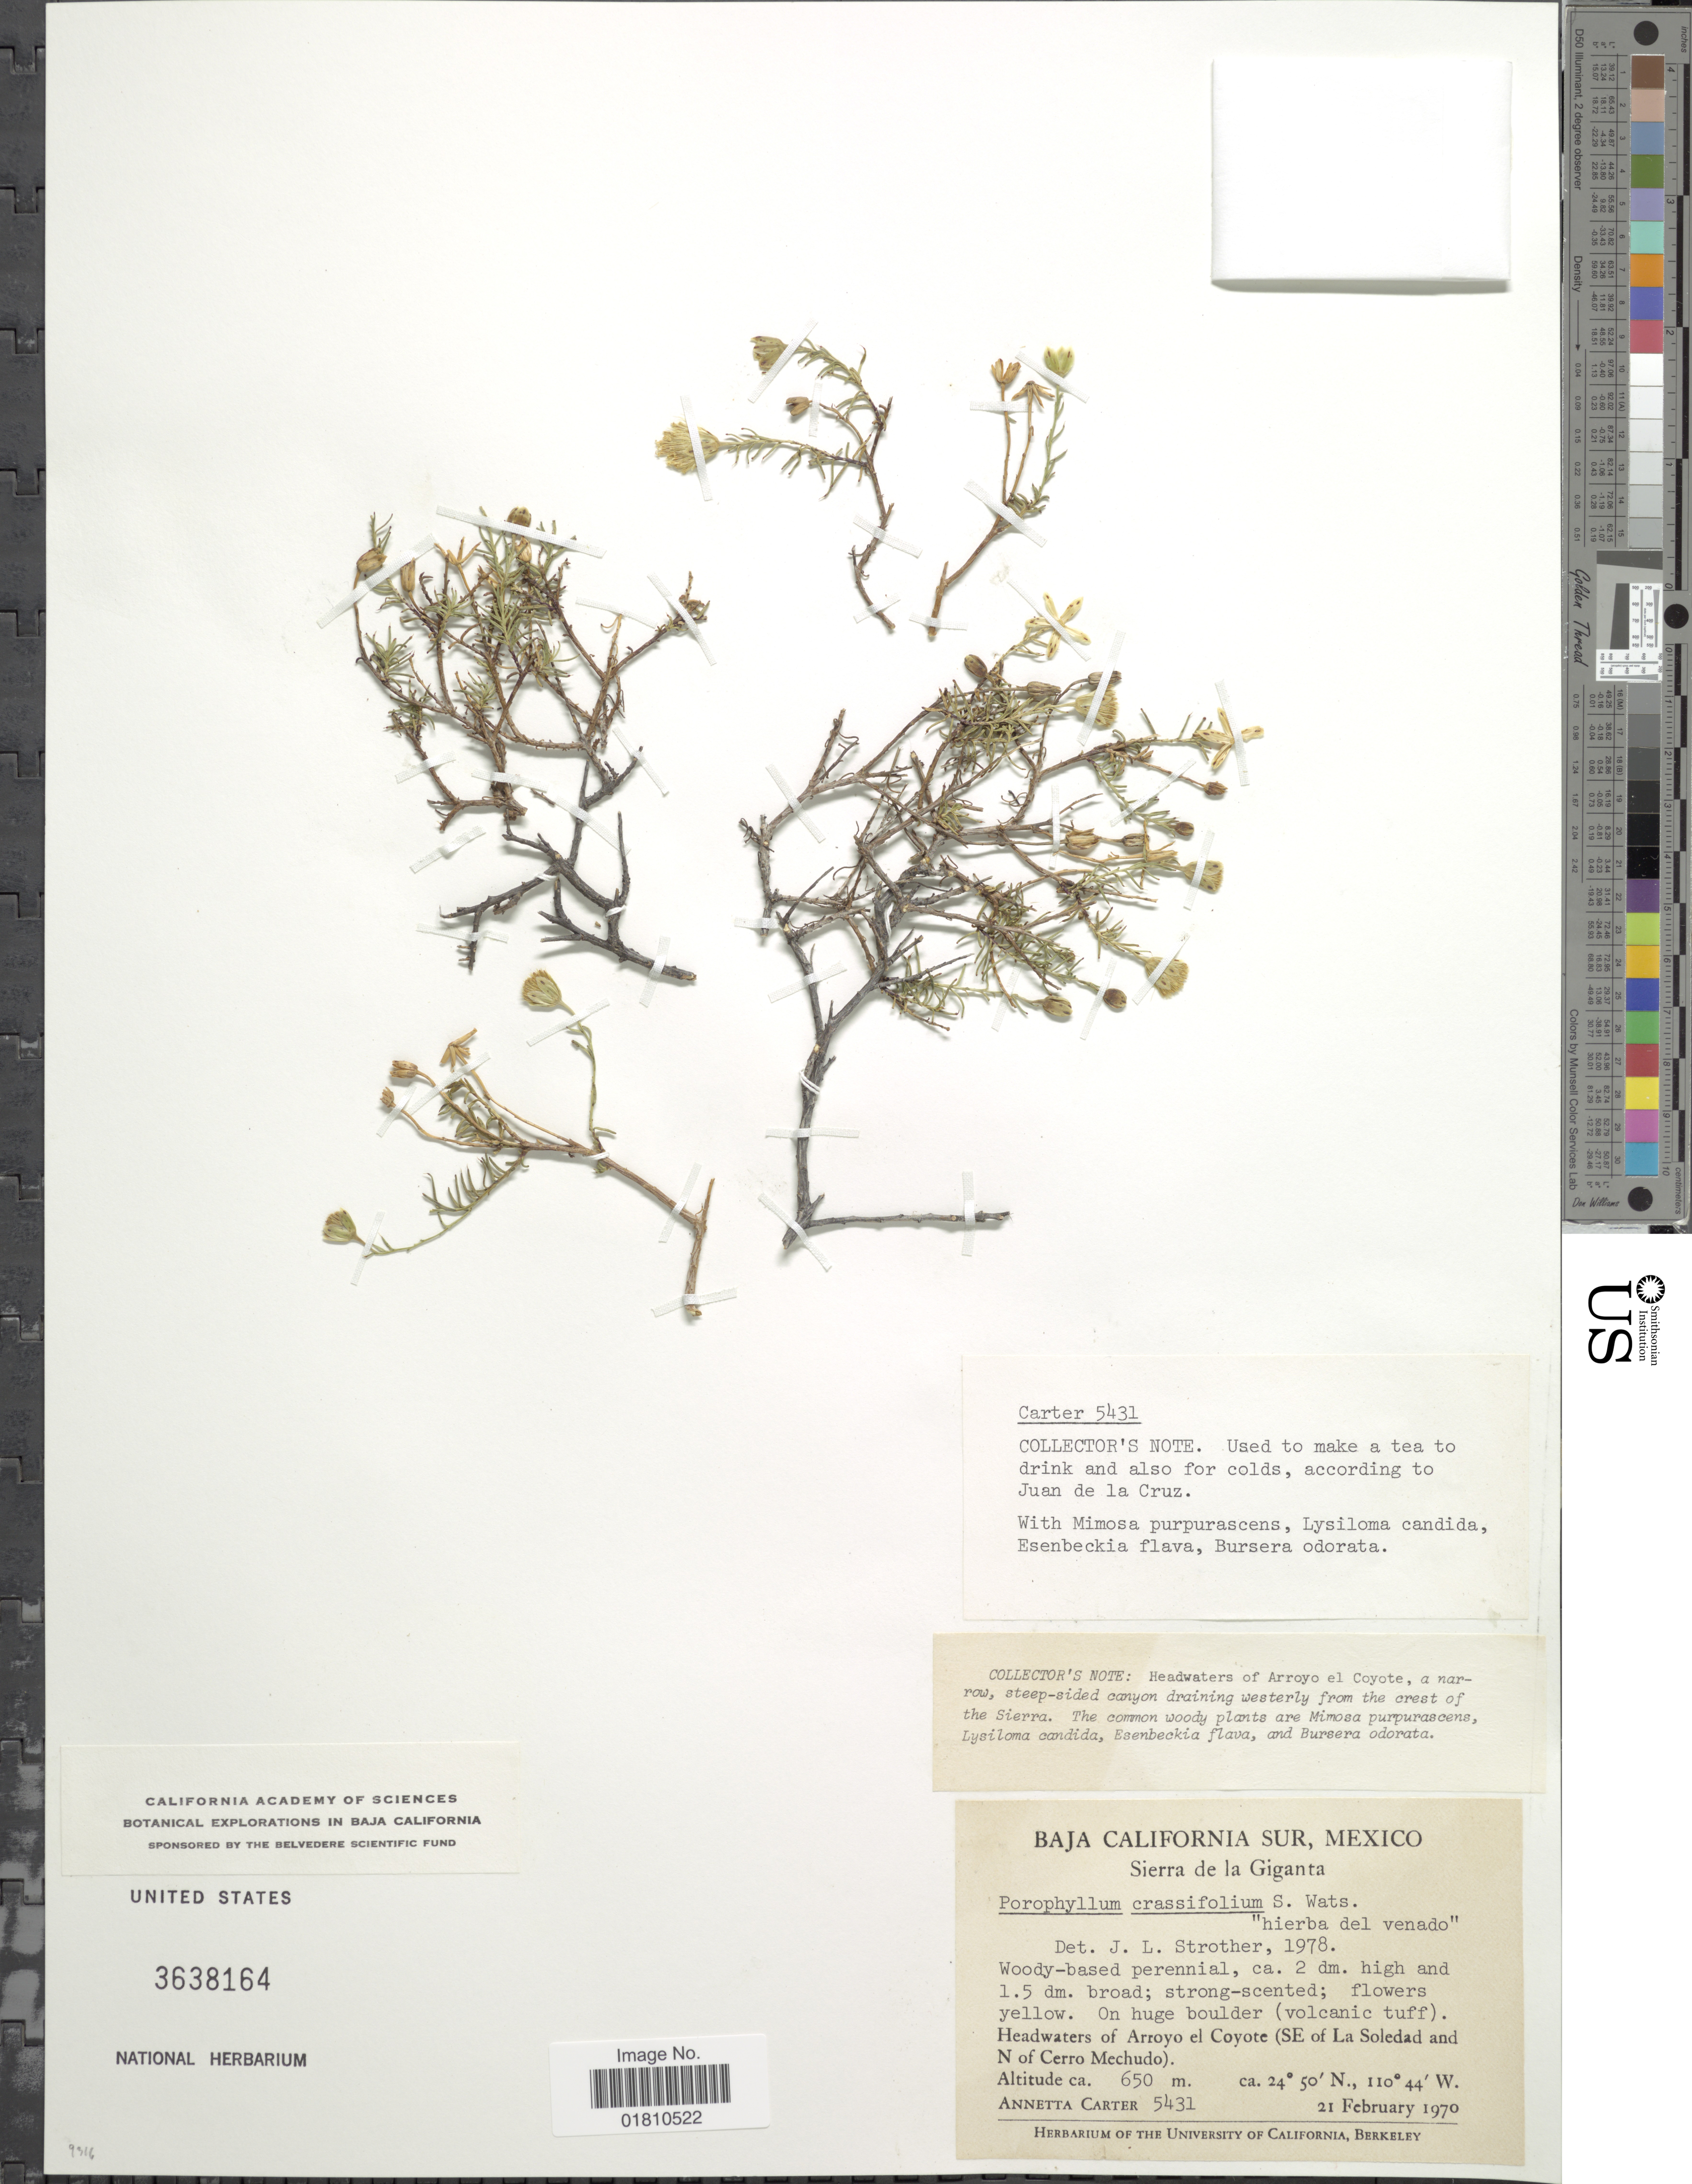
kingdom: Plantae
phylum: Tracheophyta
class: Magnoliopsida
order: Asterales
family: Asteraceae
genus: Bajacalia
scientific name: Bajacalia crassifolia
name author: (S. Watson) Loockerman et al.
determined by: Anzuinelli, M.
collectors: A. Carter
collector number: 5431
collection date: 1970-02-21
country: Mexico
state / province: Baja California Sur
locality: Sierra de la Giganta, on huge boulder (volcaninc stuff), headwaters of Arroyo el Coyote (SE of La Soledad and N of Cerro Mechudo)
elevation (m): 650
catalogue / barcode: US 3638164